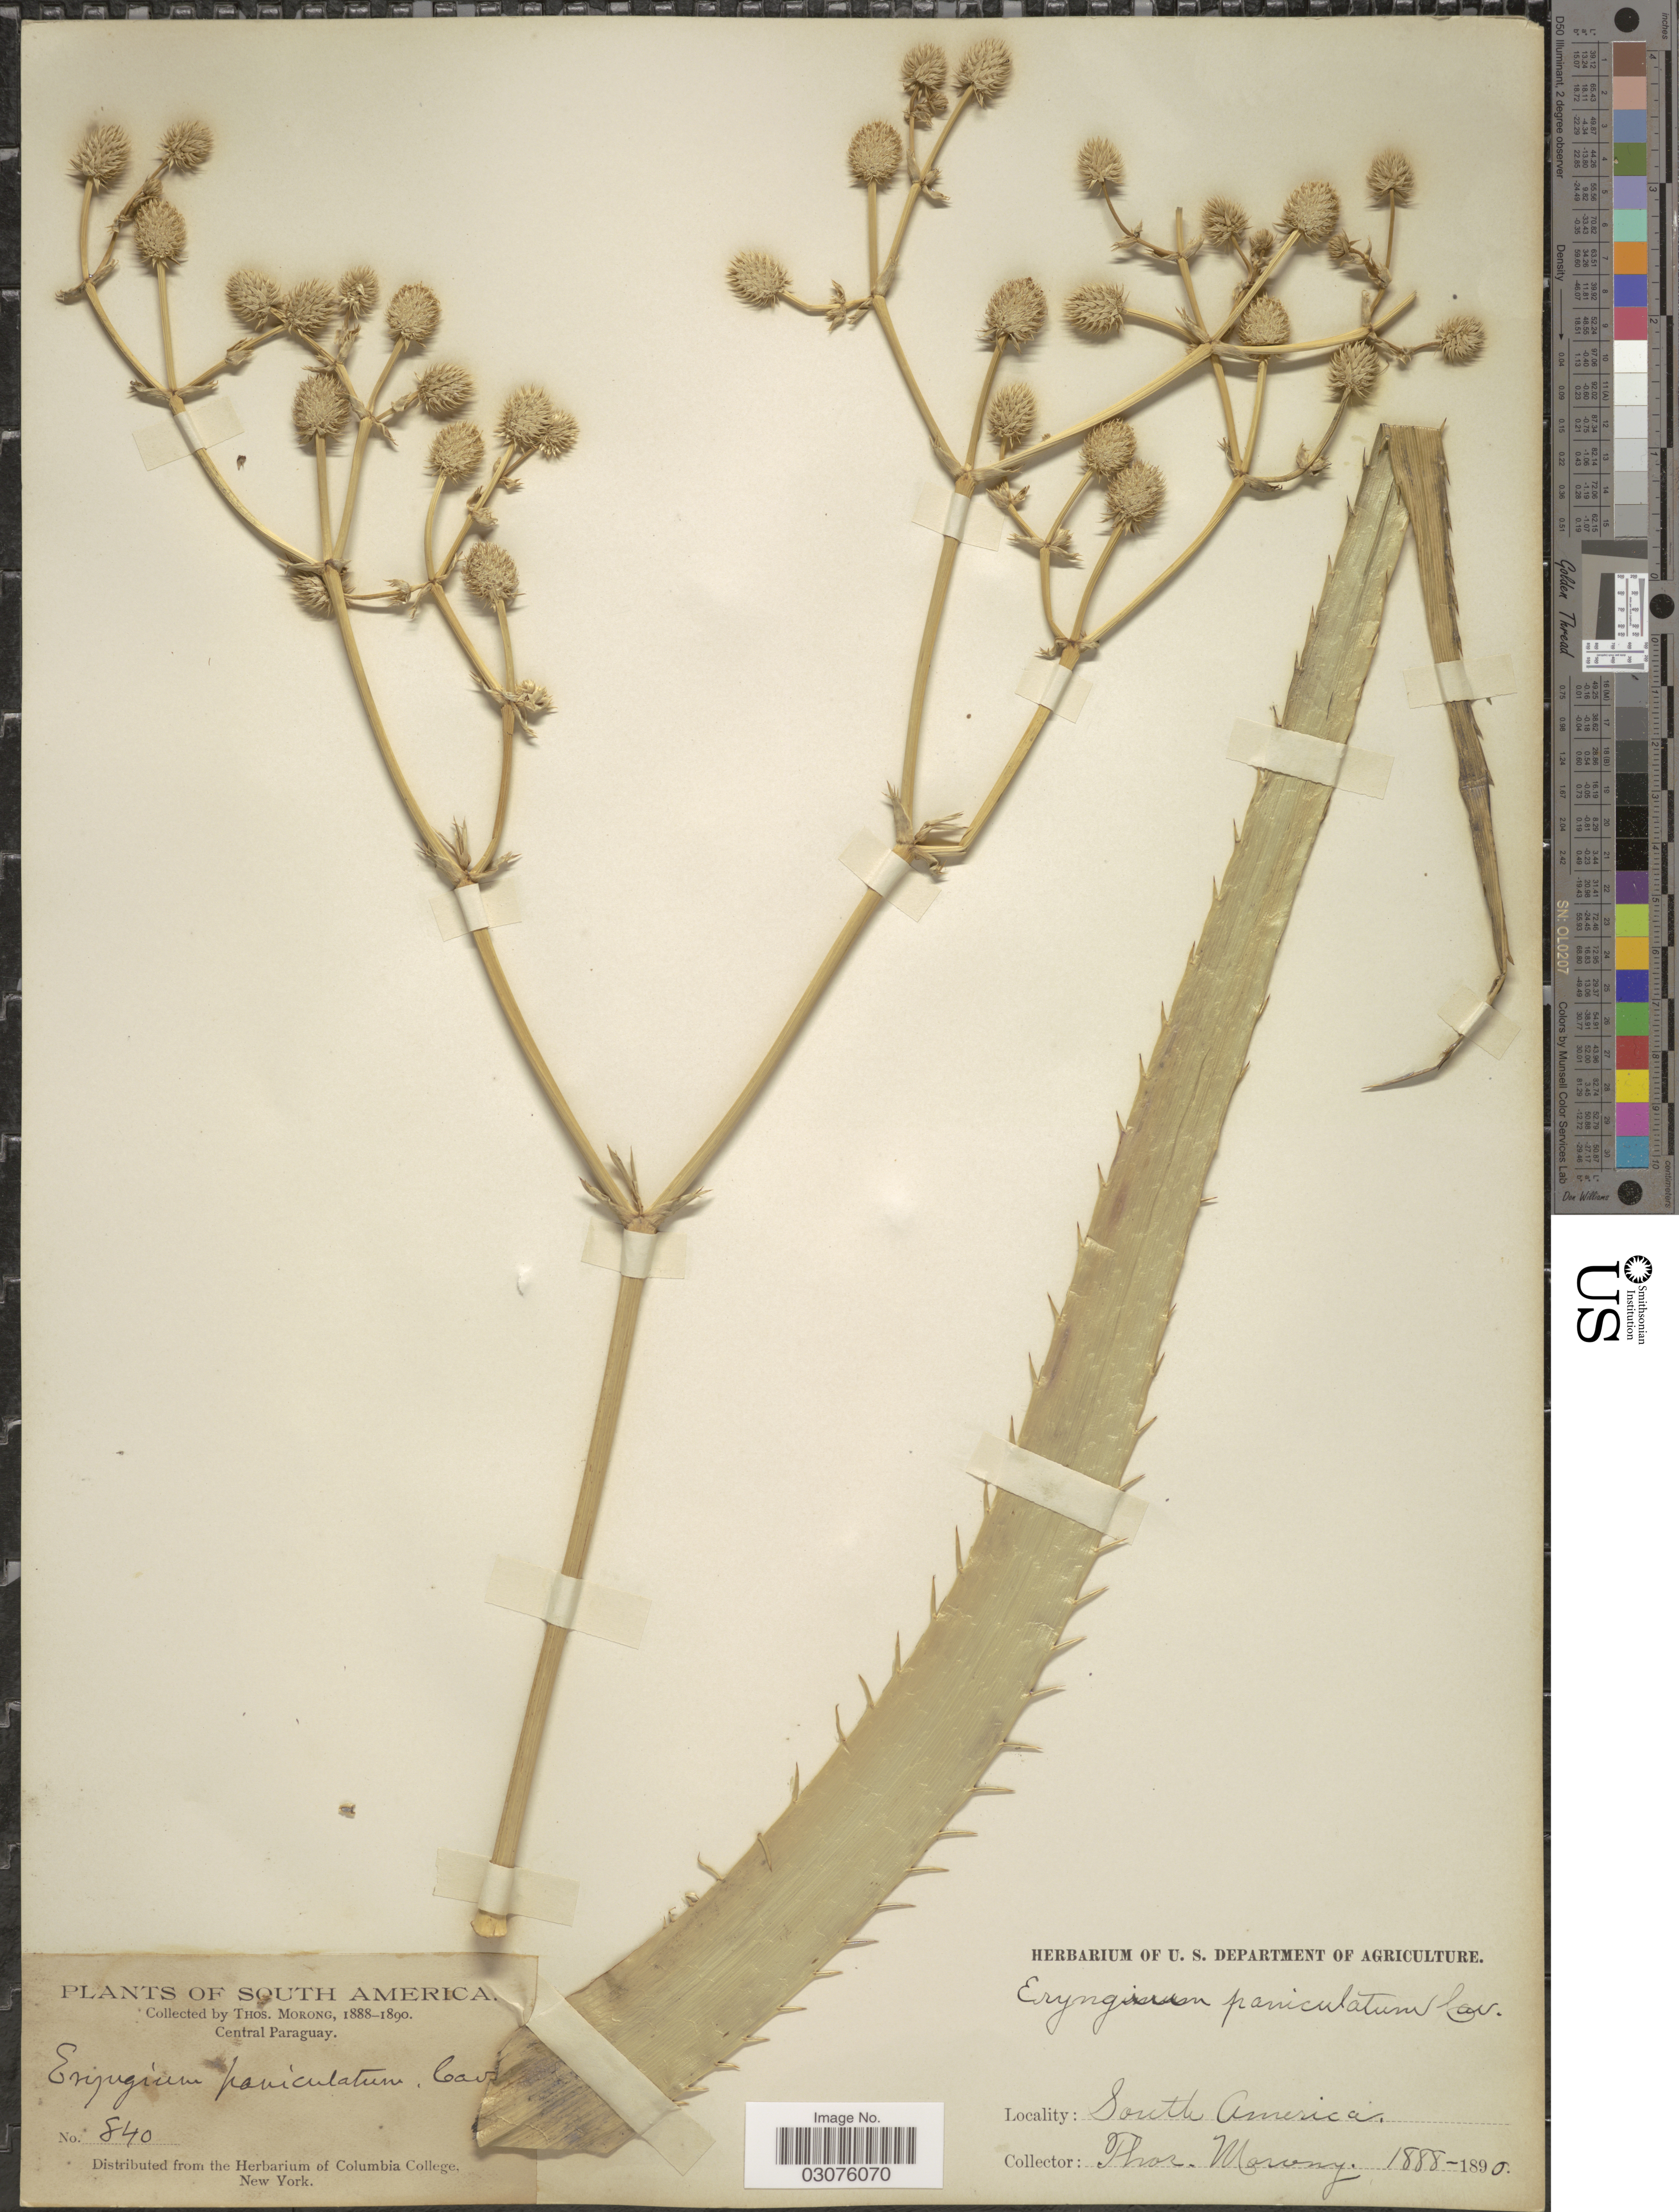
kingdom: Plantae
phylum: Tracheophyta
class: Magnoliopsida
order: Apiales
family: Apiaceae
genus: Eryngium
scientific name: Eryngium balansae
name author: H. Wolff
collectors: ex herb. T. Morong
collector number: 840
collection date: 1888/1890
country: Paraguay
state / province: Central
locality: Central Paraguay.